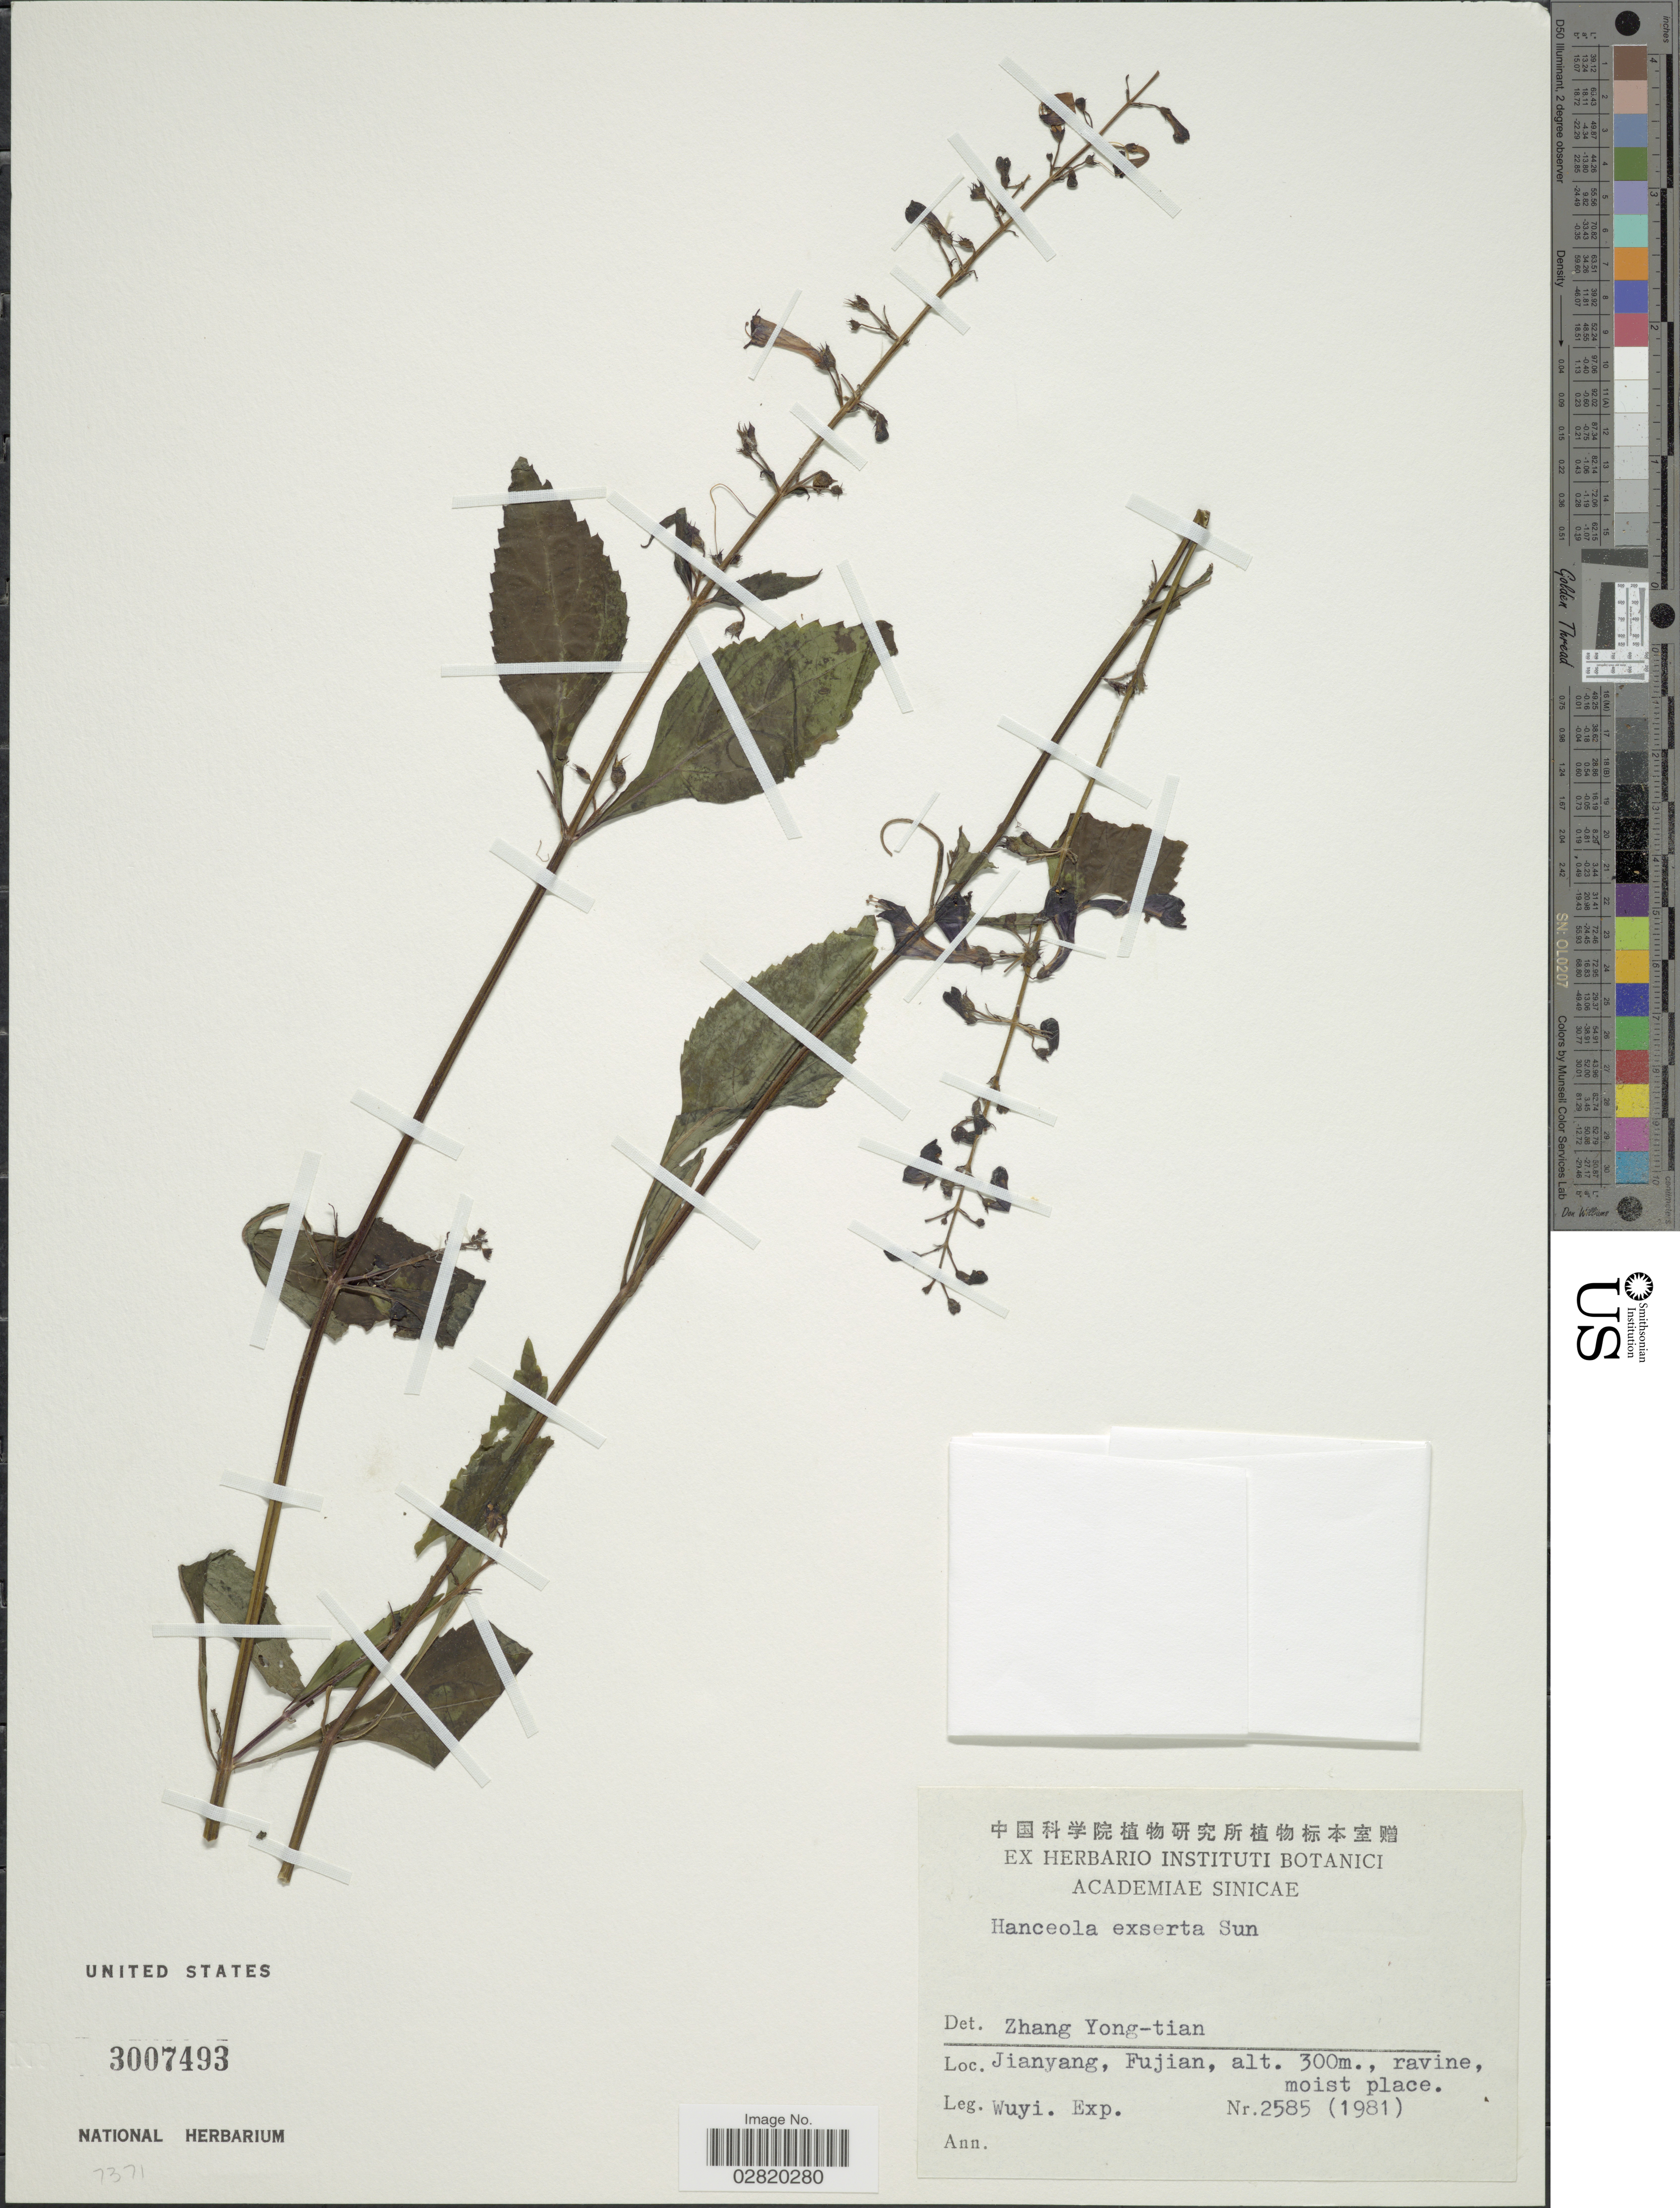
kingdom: Plantae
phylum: Tracheophyta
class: Magnoliopsida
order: Lamiales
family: Lamiaceae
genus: Hanceola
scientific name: Hanceola exserta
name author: Y.Z. Sun ex C.Y. Wu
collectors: Wuyi. Exped.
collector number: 2585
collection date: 1981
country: China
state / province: Fujian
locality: Jianyang.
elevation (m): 300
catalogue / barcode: US 3007493